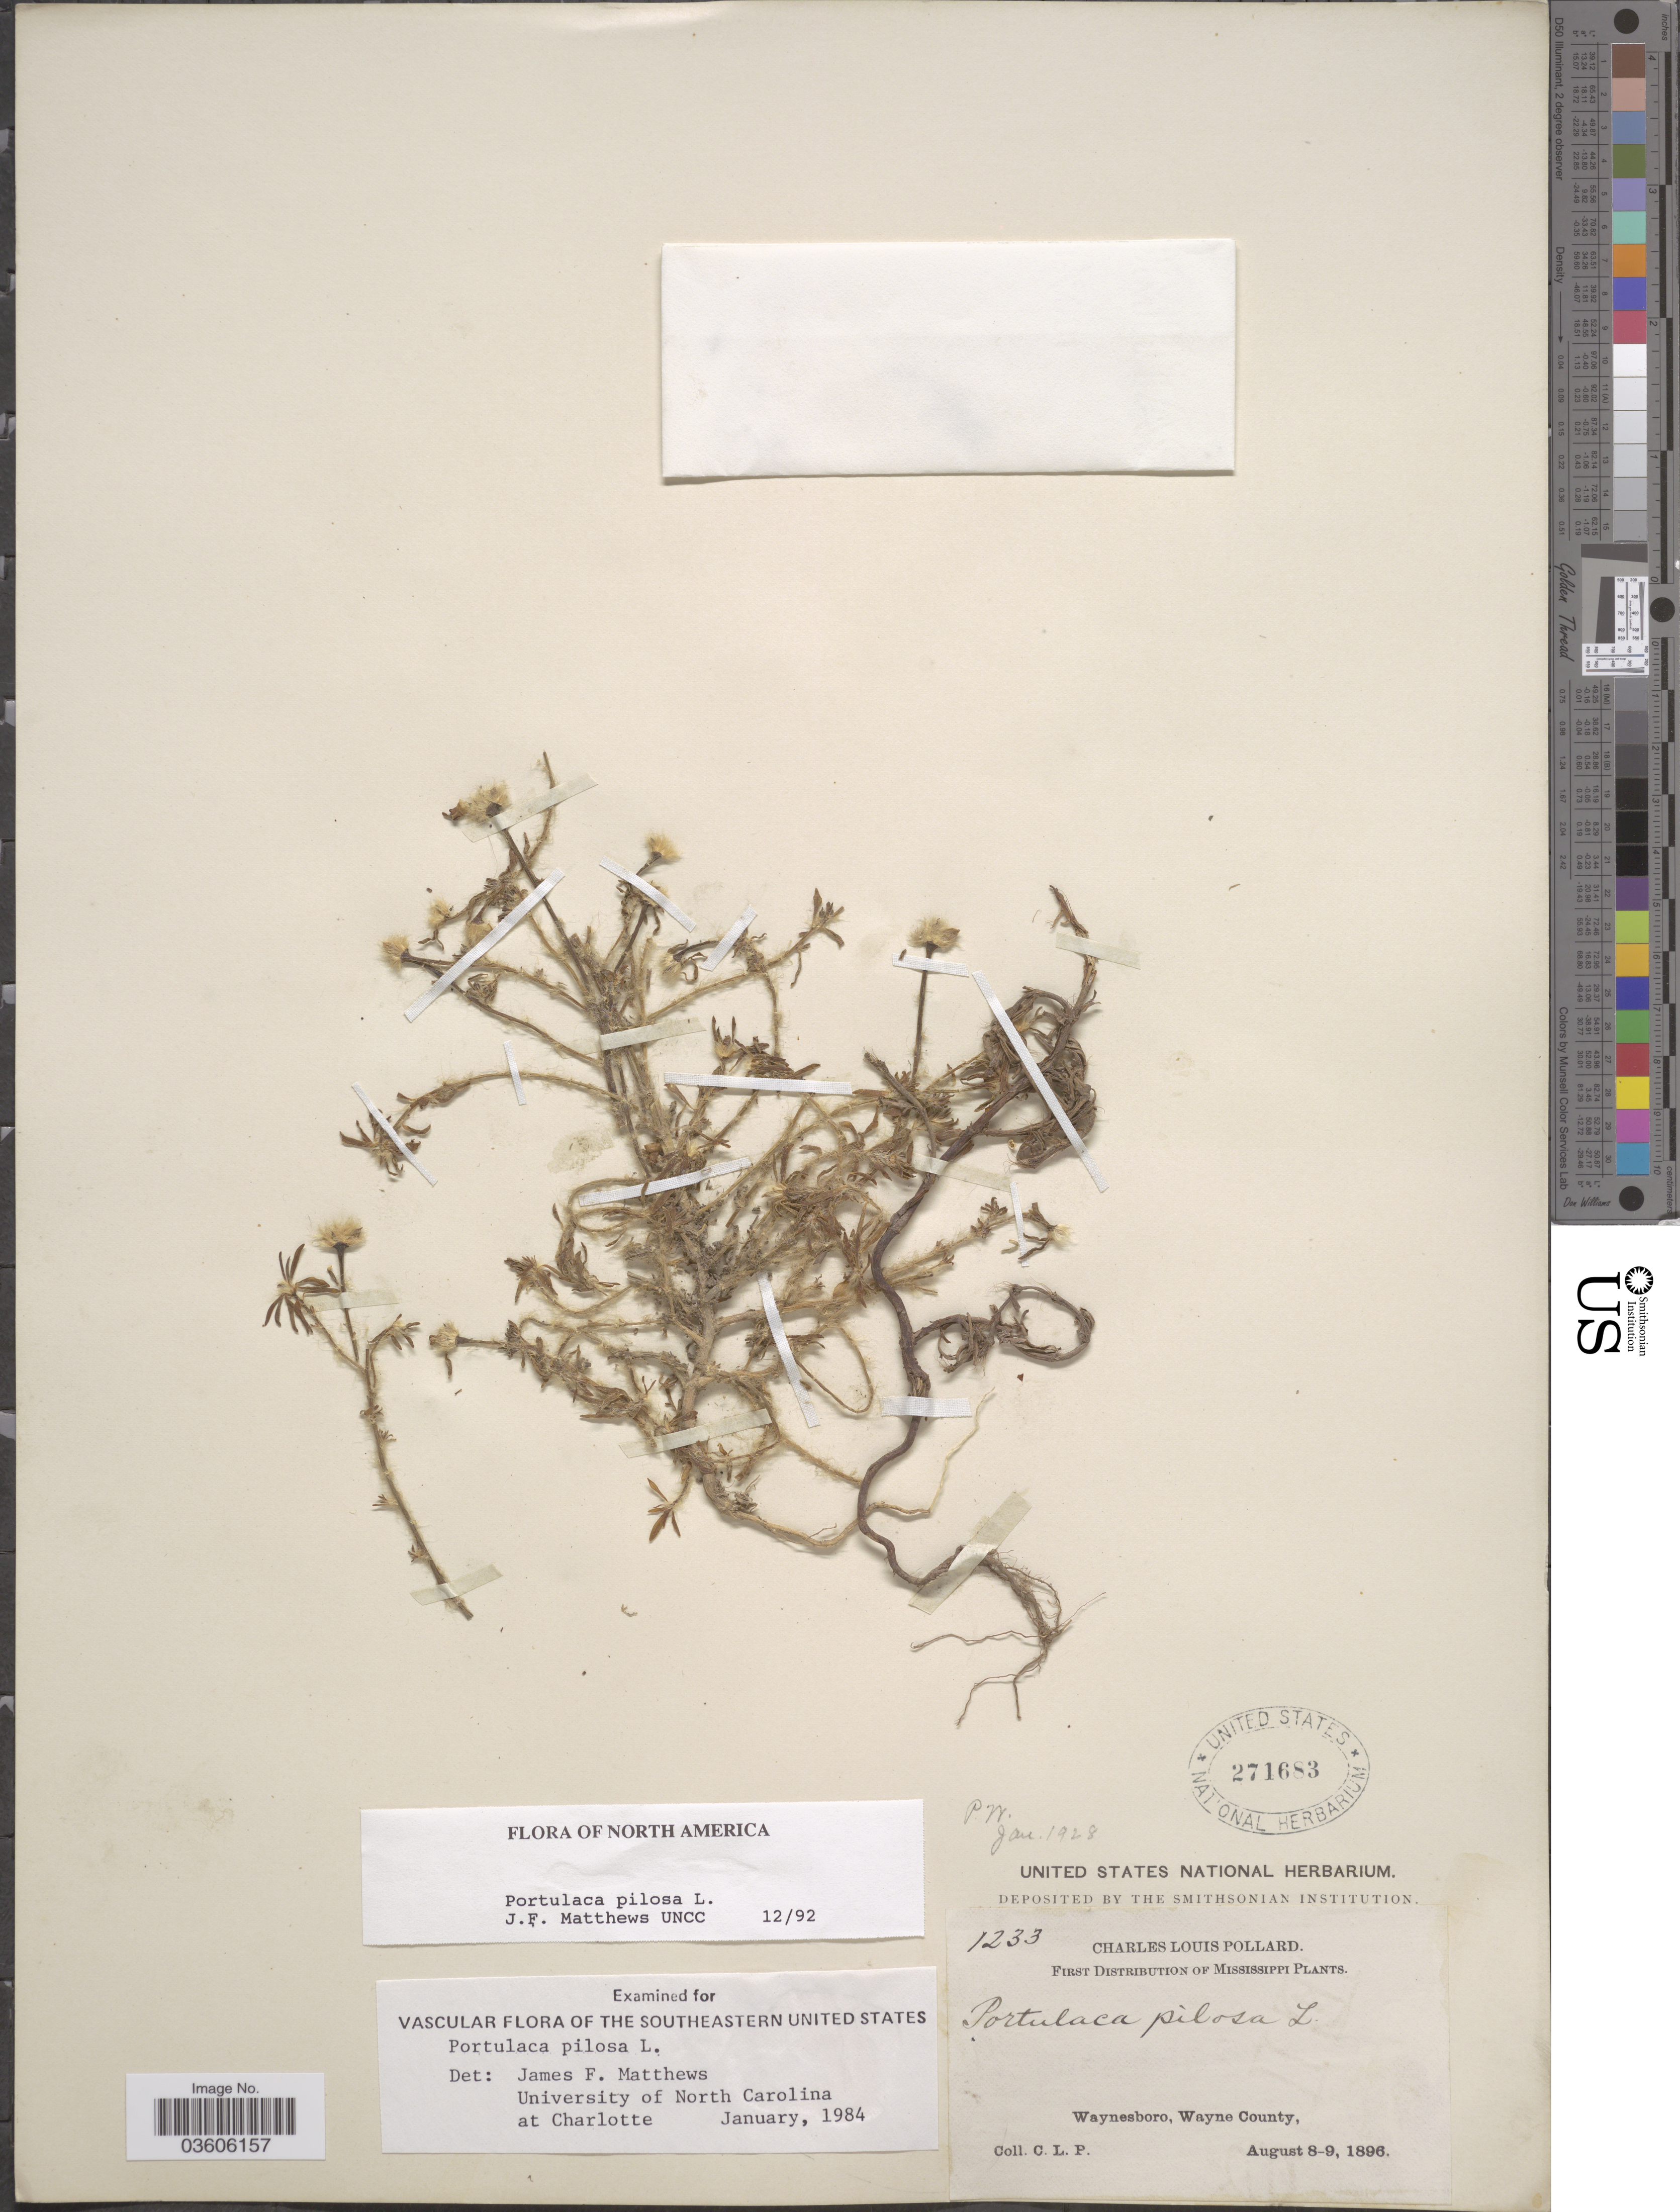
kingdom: Plantae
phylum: Tracheophyta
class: Magnoliopsida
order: Caryophyllales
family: Portulacaceae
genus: Portulaca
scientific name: Portulaca pilosa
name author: L.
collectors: C. L. Pollard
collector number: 1233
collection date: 1896-08-08/1896-08-09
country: United States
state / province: Mississippi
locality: Waynesboro, Wayne County.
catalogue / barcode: US 271683